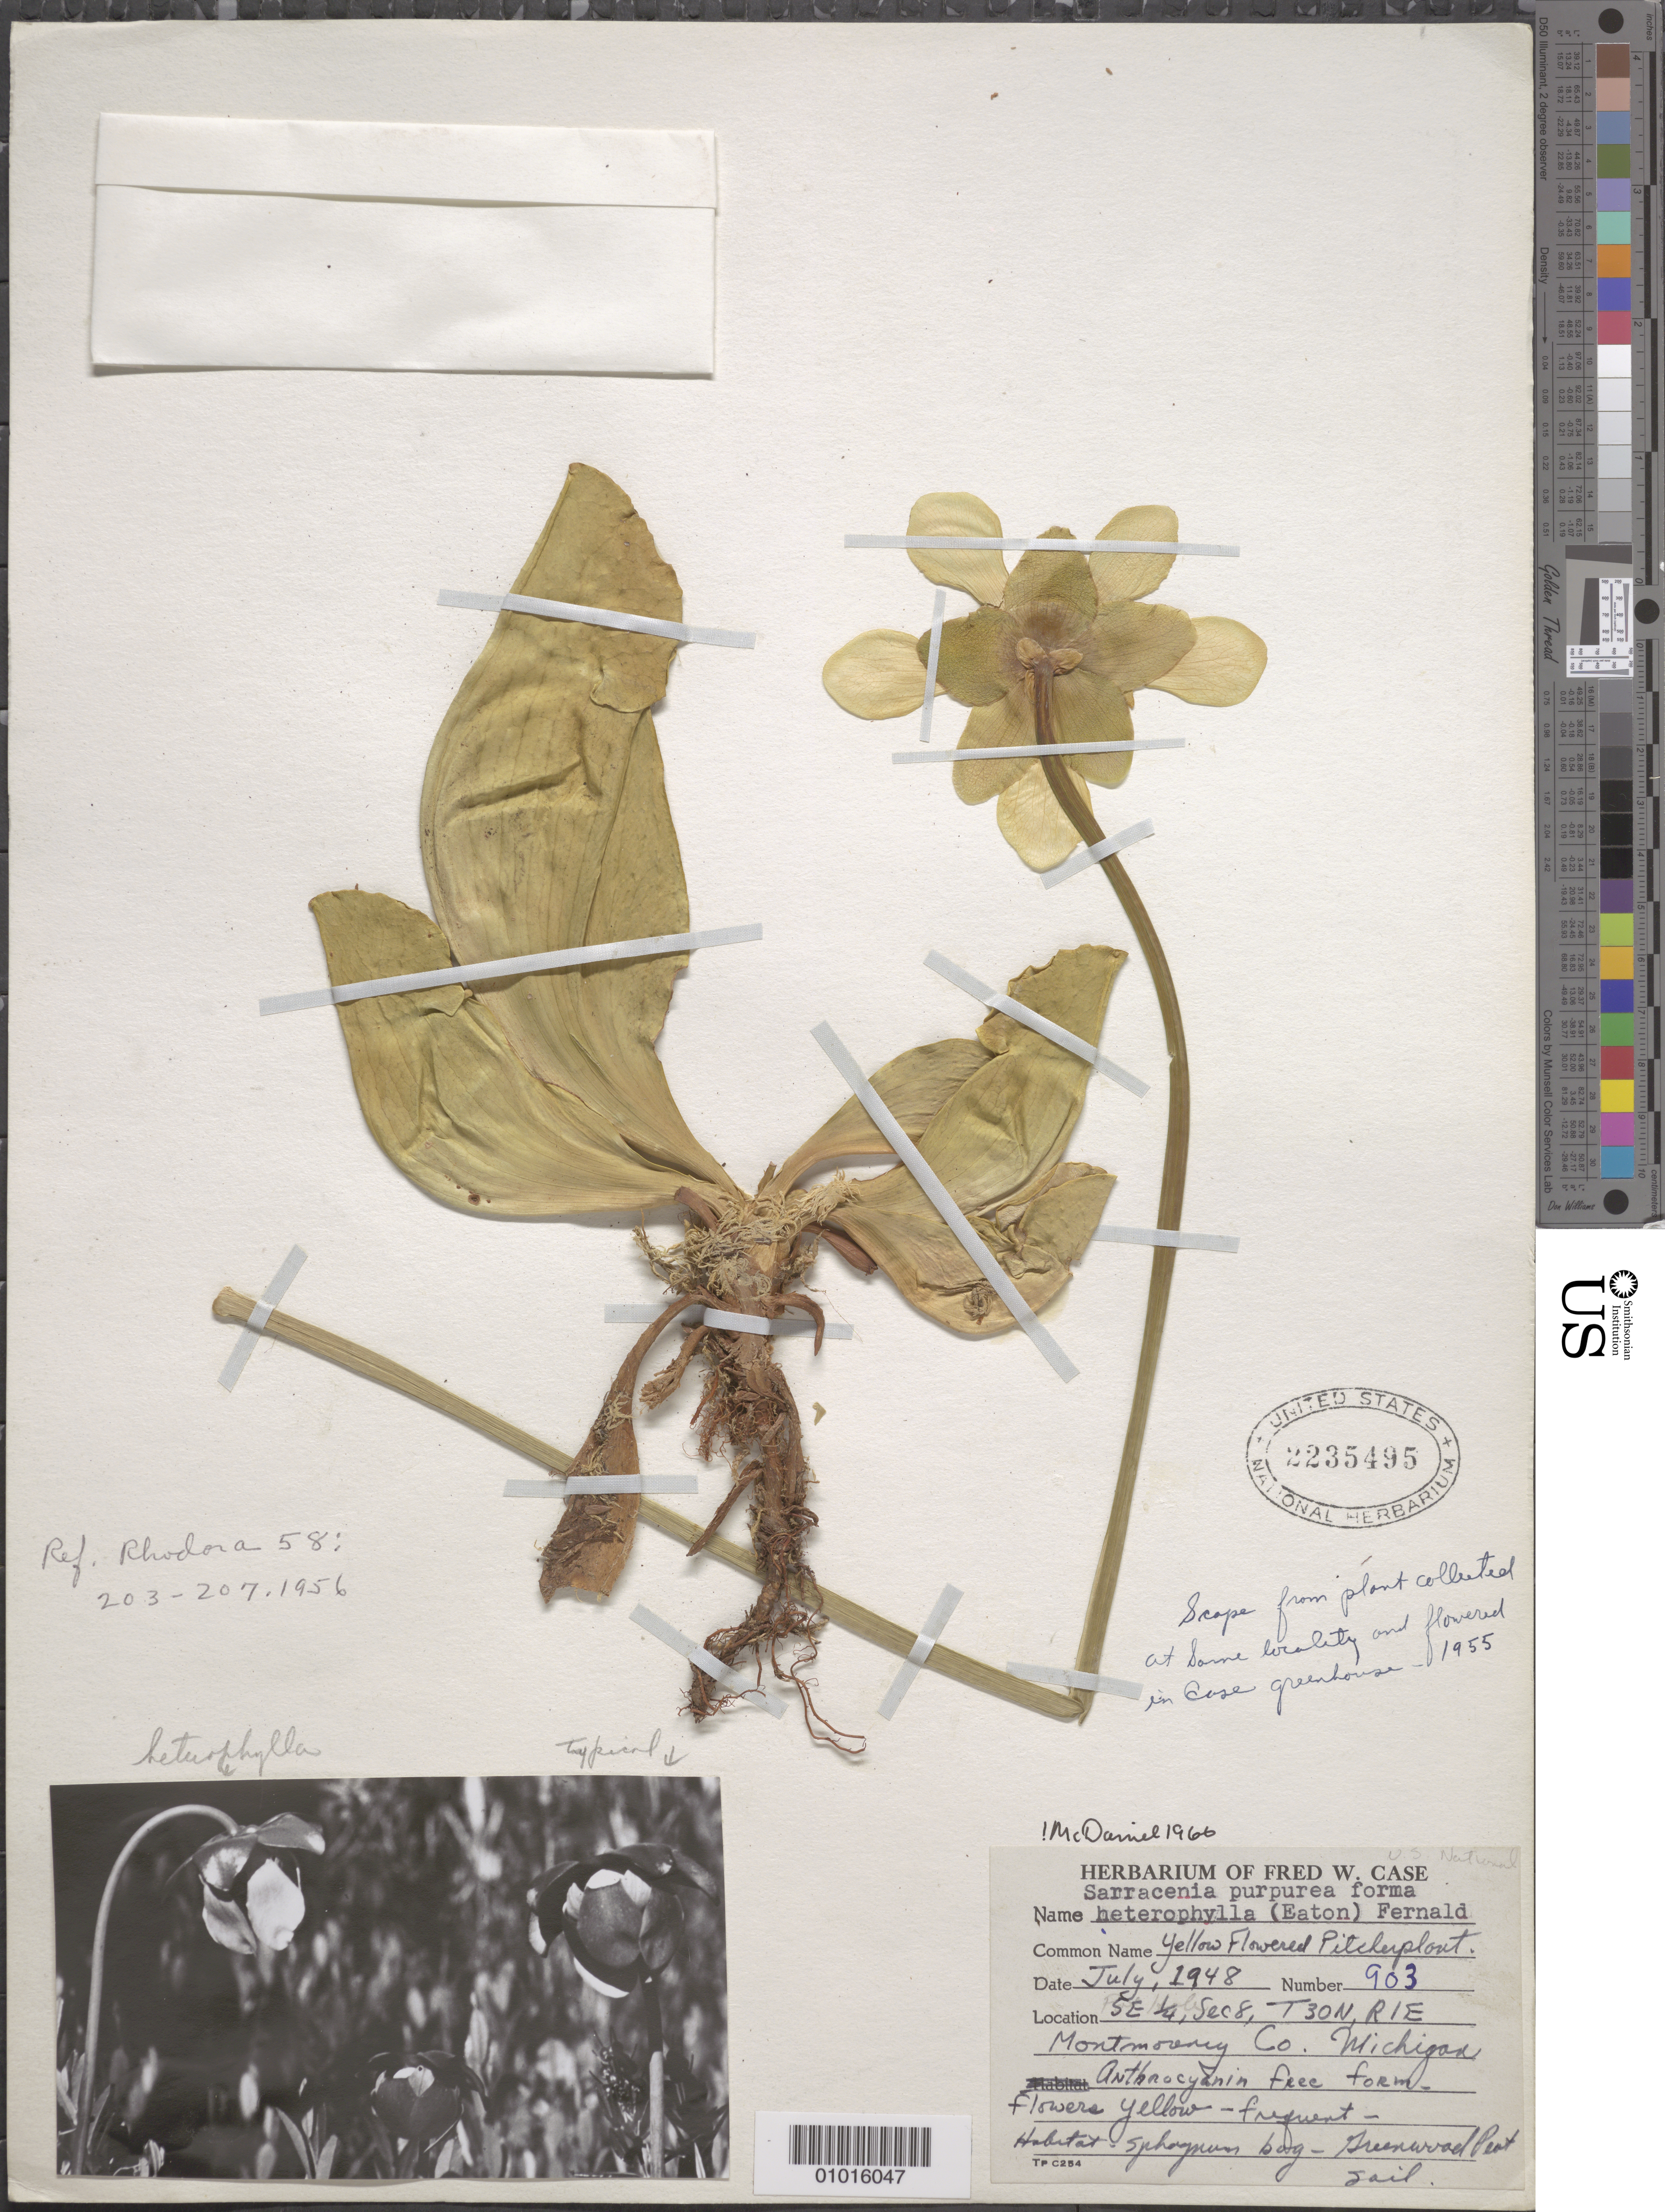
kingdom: Plantae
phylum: Tracheophyta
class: Magnoliopsida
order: Ericales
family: Sarraceniaceae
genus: Sarracenia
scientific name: Sarracenia purpurea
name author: L.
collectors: F. Case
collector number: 903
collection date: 1948-07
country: United States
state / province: Michigan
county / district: Montmorency County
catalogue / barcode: US 2235495